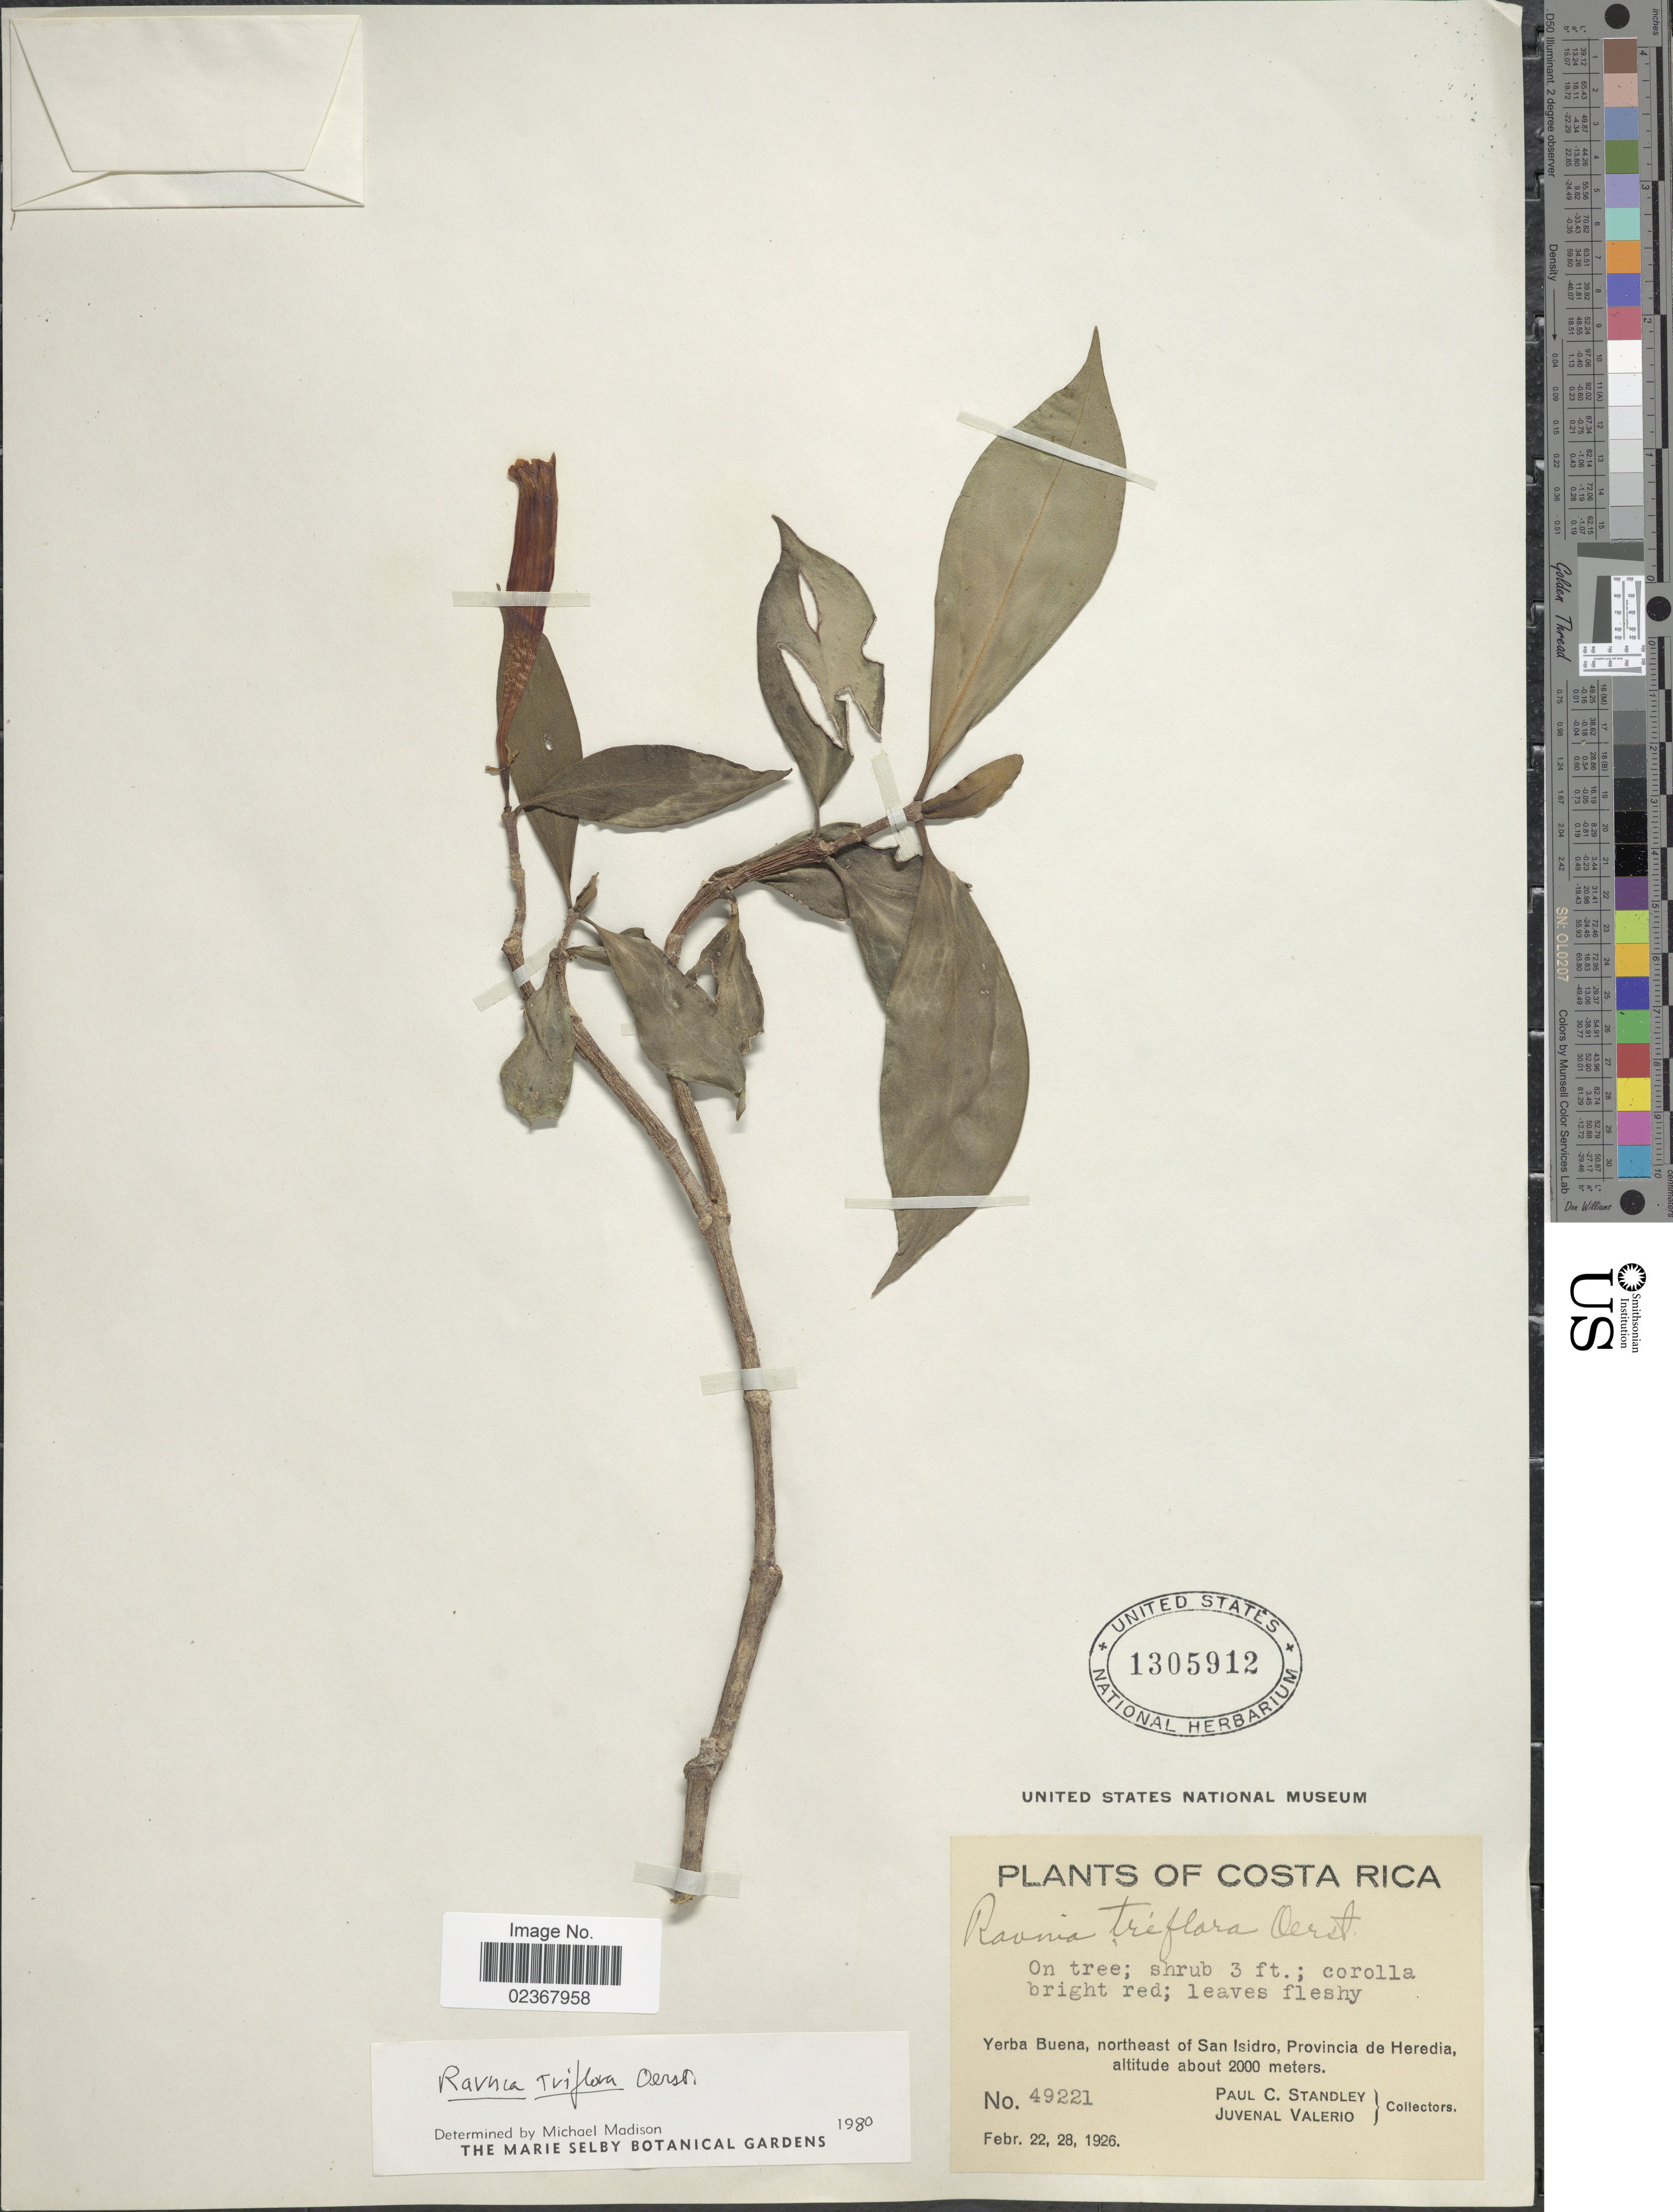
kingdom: Plantae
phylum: Tracheophyta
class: Magnoliopsida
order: Gentianales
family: Rubiaceae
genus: Hillia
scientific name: Hillia triflora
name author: (Oerst.) C.M. Taylor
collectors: P. C. Standley & J. Valerio R.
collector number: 49221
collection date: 1926-02-22/1926-02-28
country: Costa Rica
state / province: Heredia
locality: Yerba Buena, northeast of San Isidro, Provincia de Heredia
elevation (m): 2000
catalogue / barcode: US 1305912